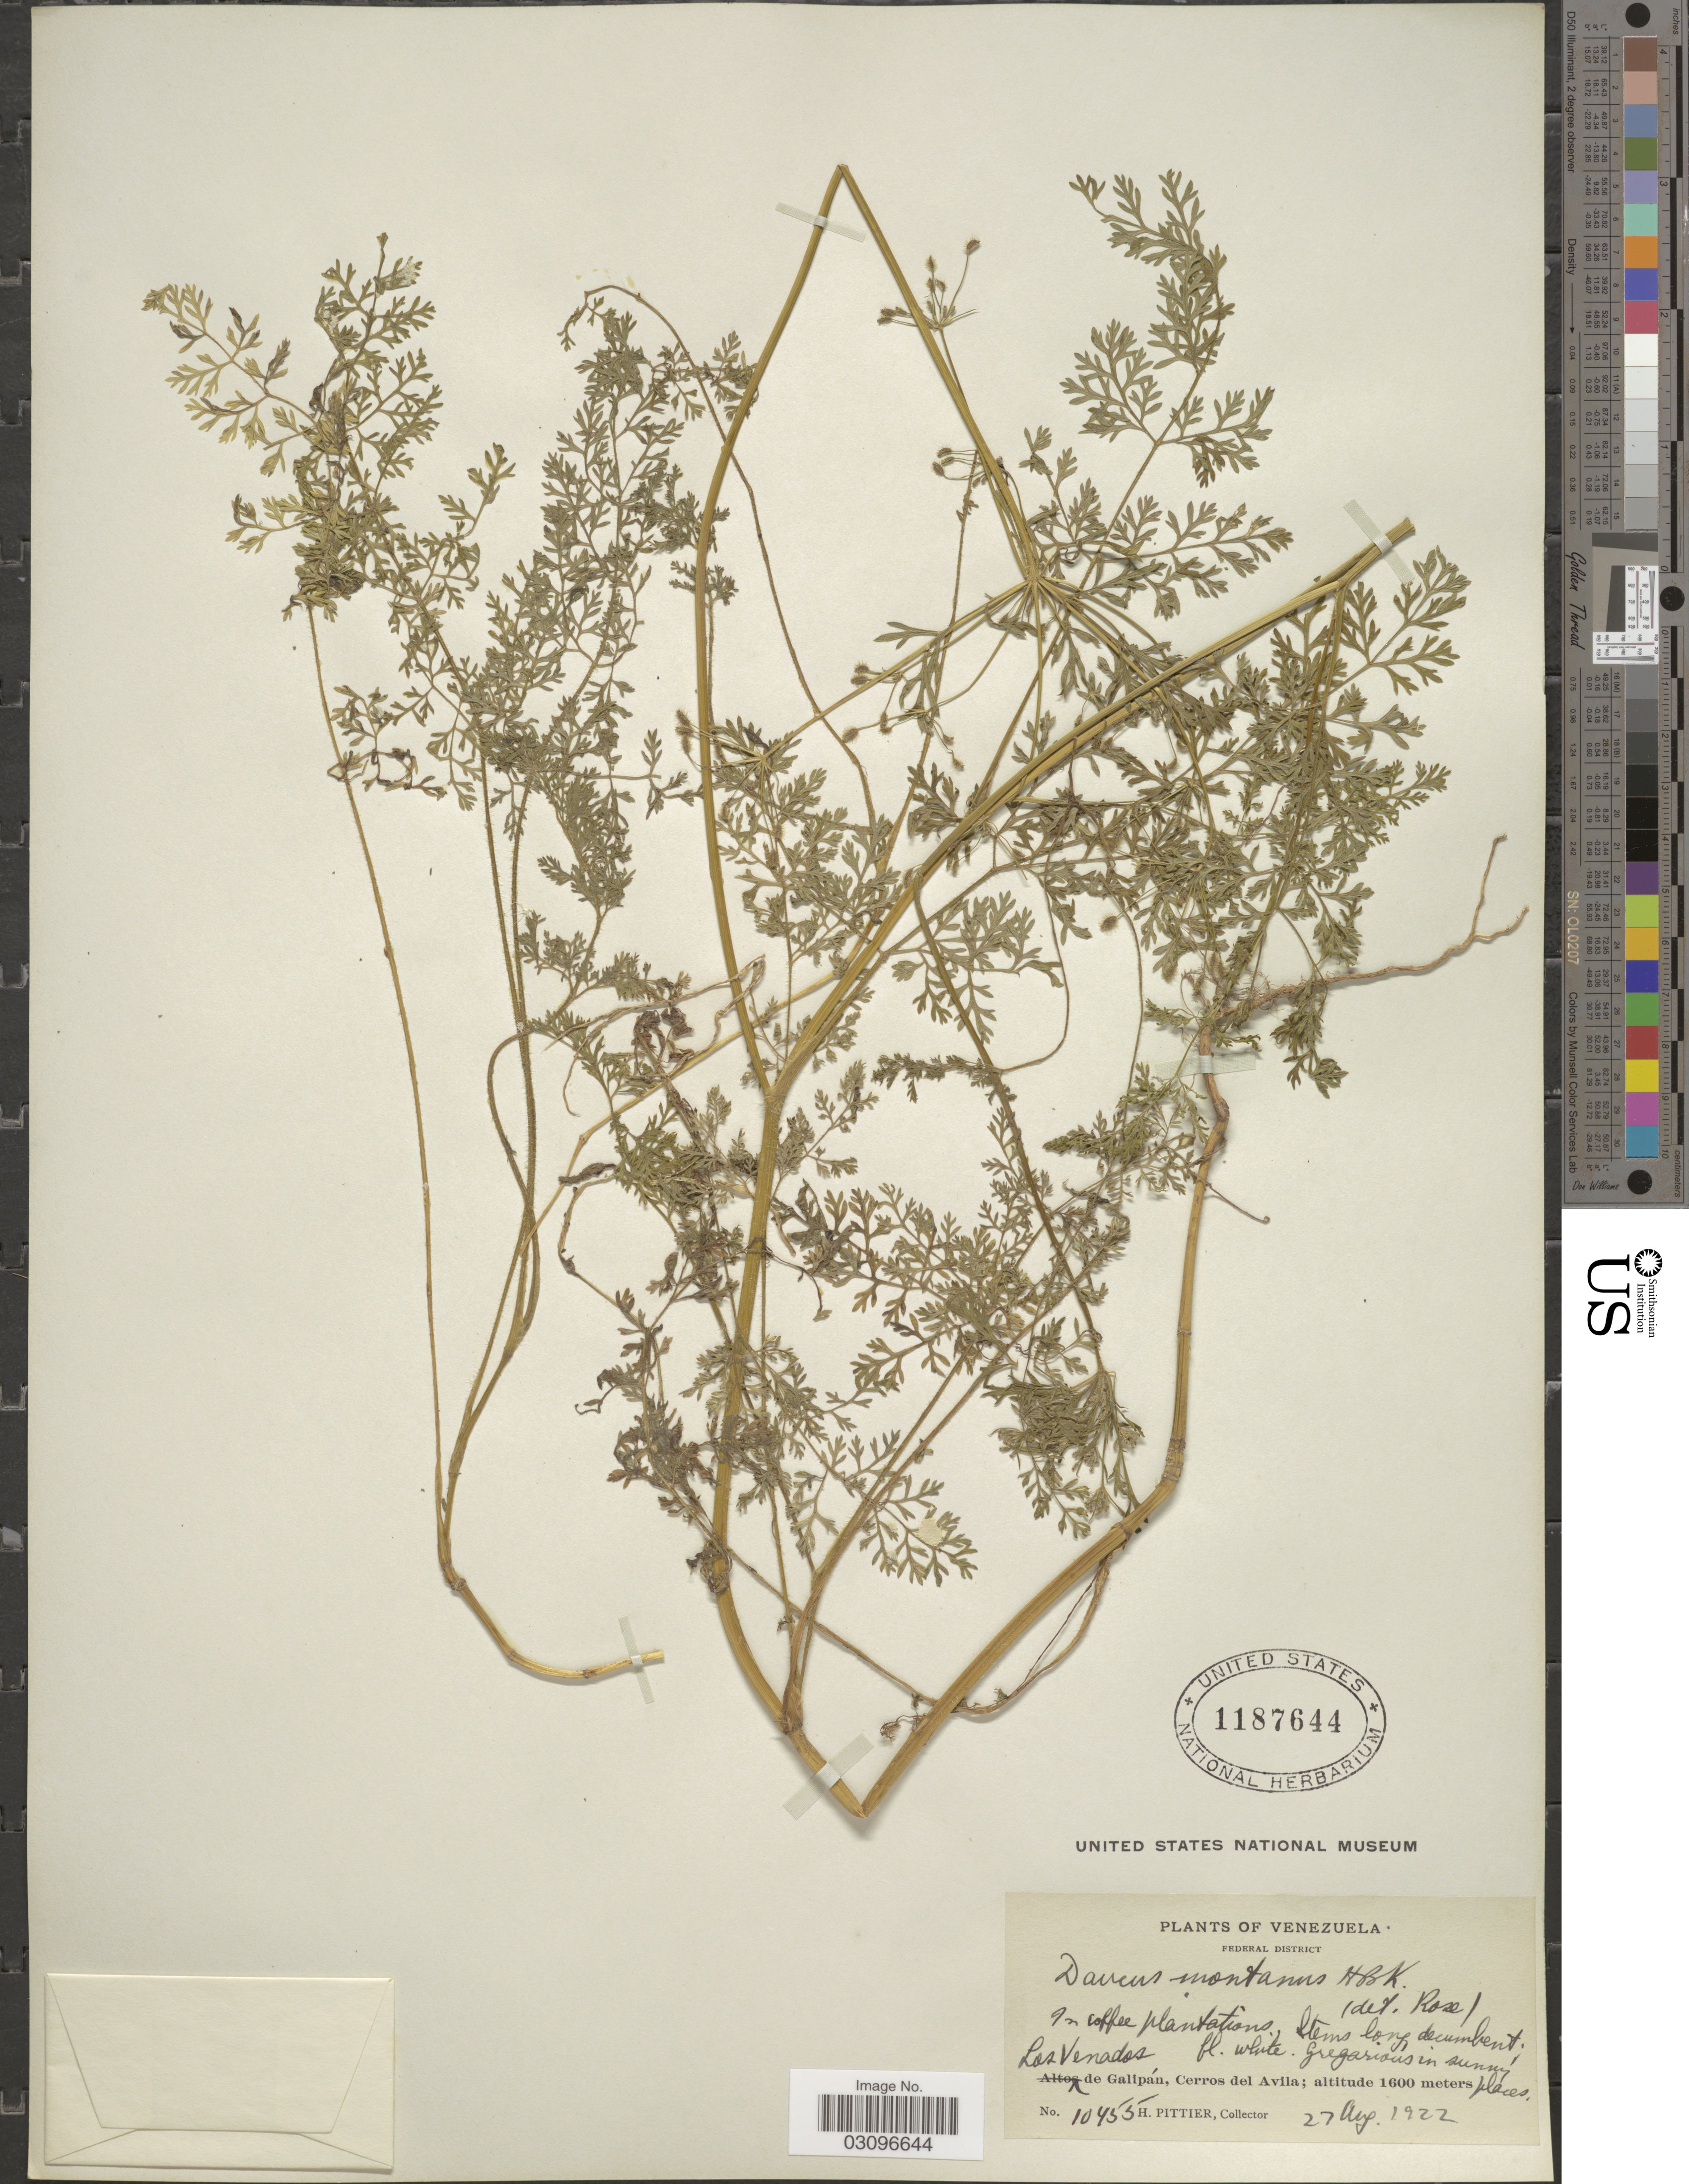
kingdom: Plantae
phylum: Tracheophyta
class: Magnoliopsida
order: Apiales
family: Apiaceae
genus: Daucus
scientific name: Daucus montanus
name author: Humb. & Bonpl. ex Spreng.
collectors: H. F. Pittier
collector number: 10455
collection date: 1922-08-27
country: Venezuela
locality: Federal District, Los Venados de Galipán, Cerros del Avila.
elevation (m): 1600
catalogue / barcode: US 1187644